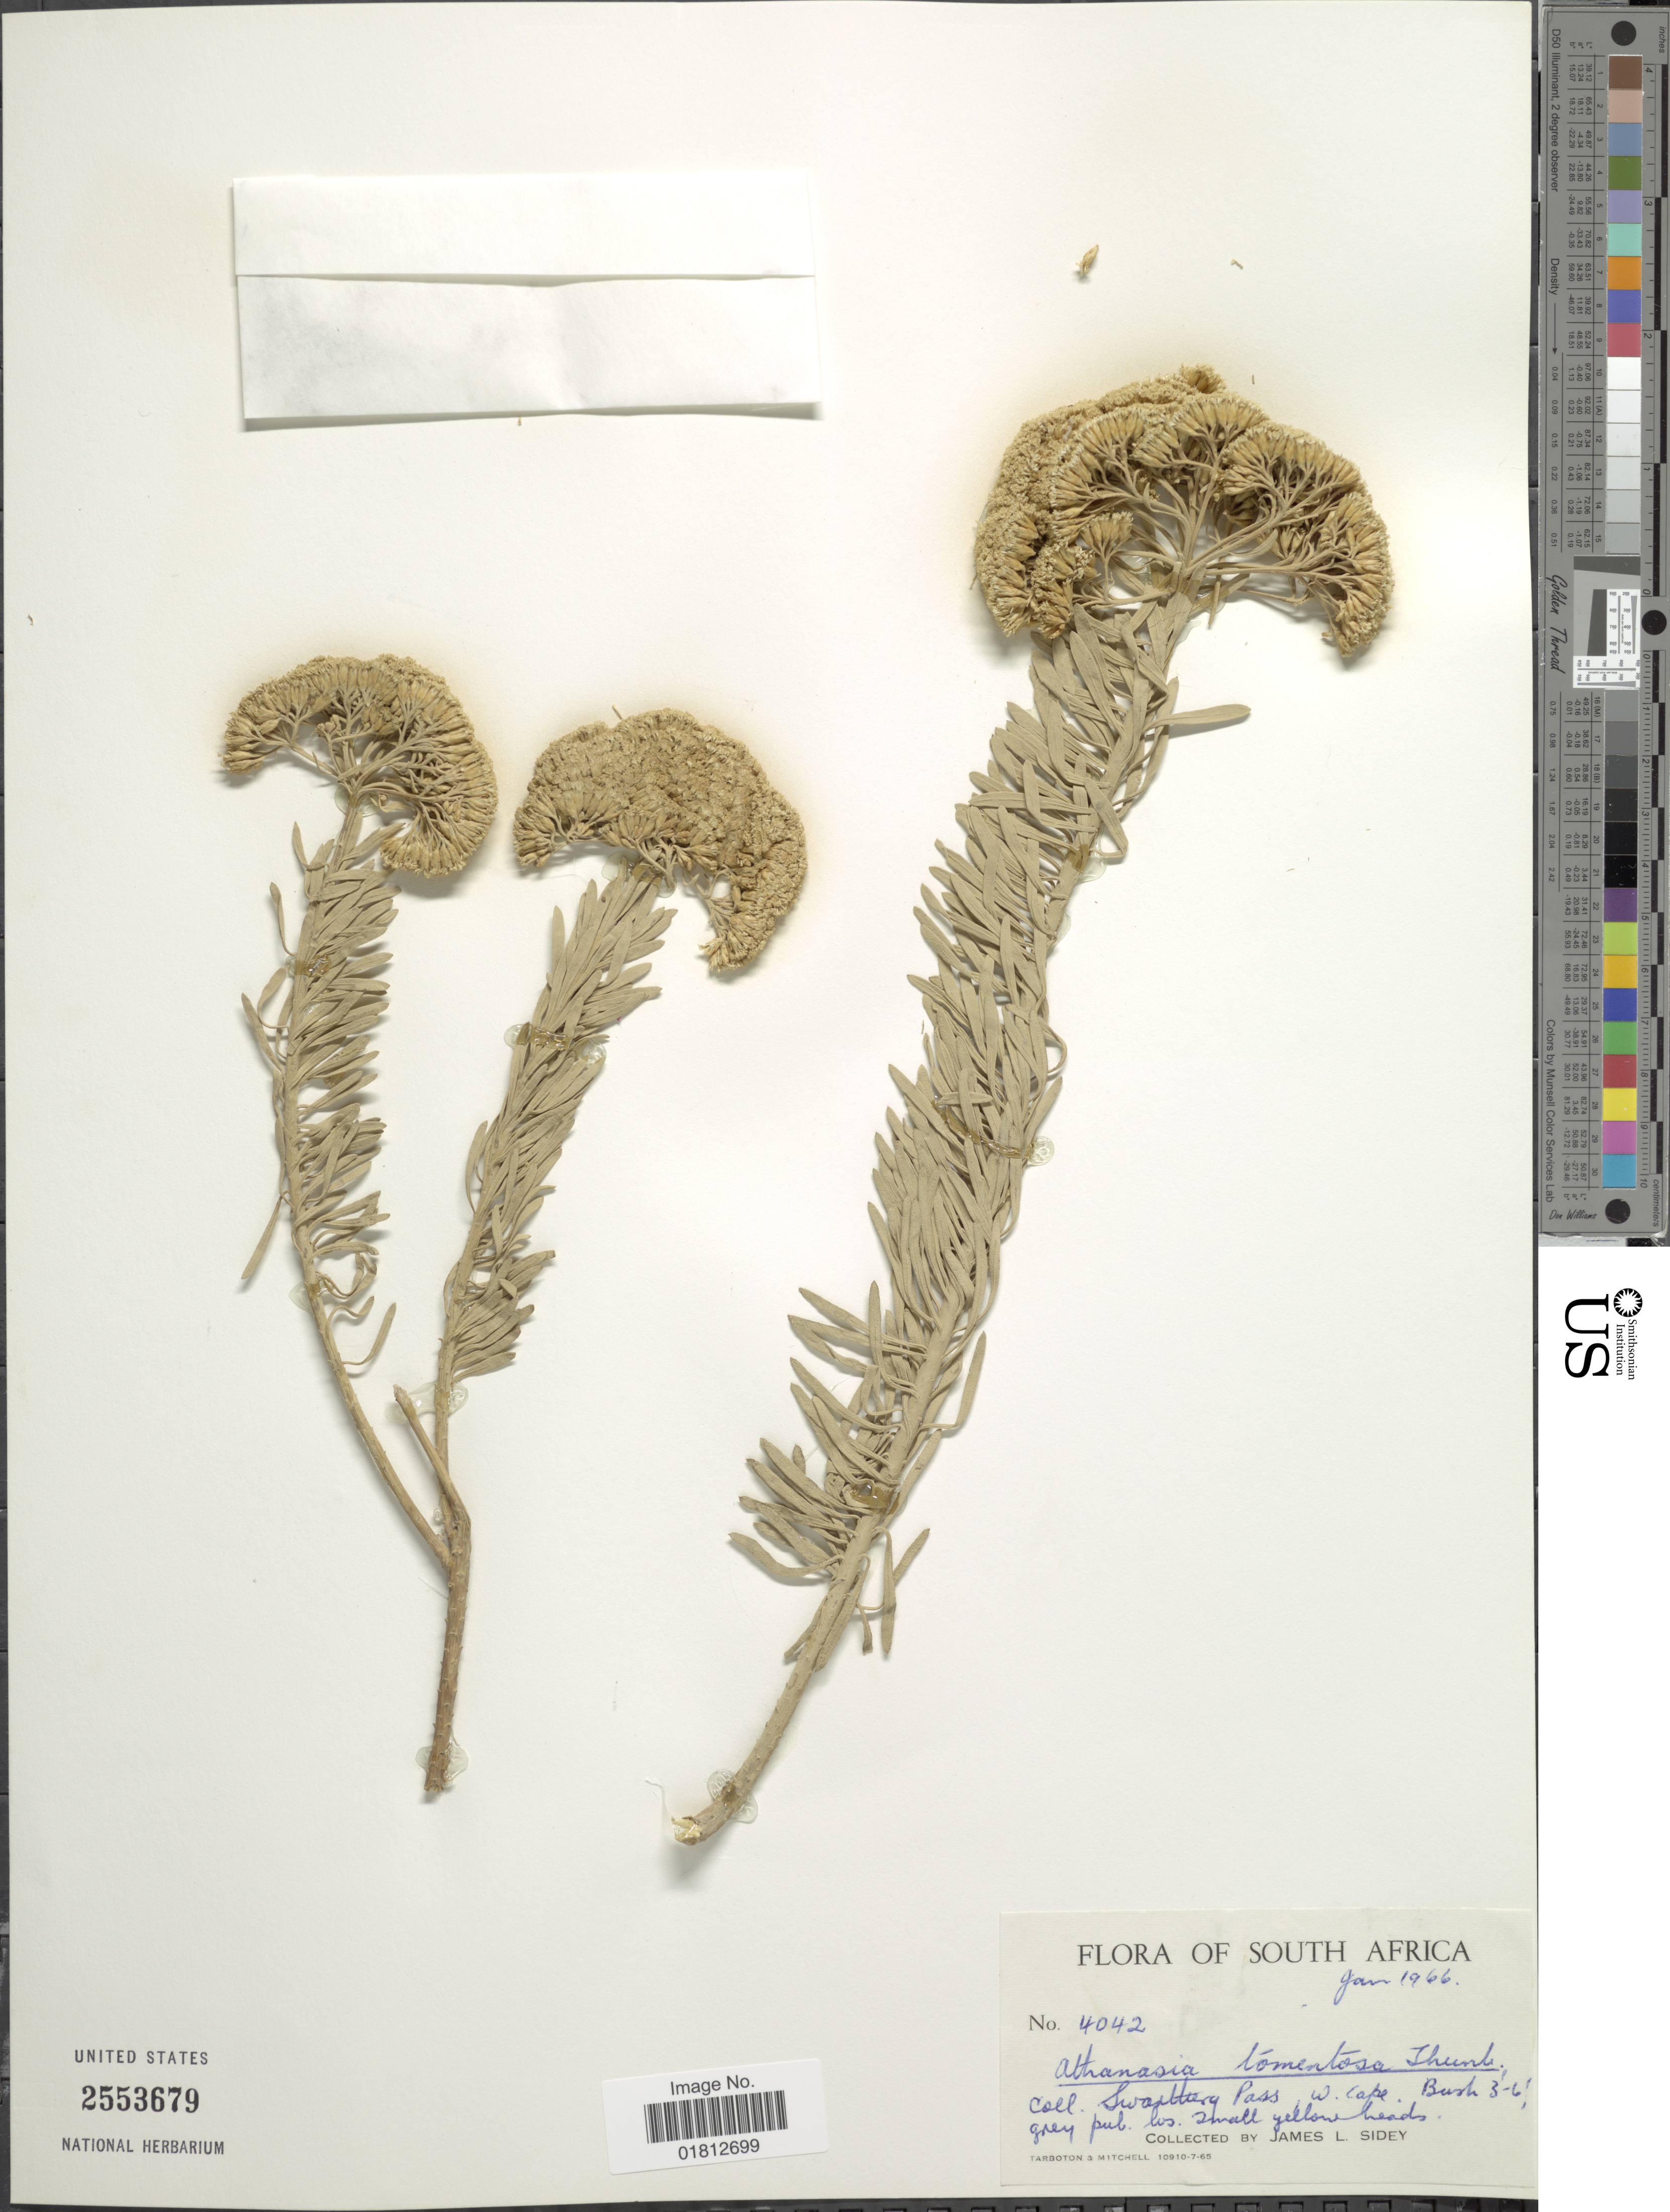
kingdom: Plantae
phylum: Tracheophyta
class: Magnoliopsida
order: Asterales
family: Asteraceae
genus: Athanasia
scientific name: Athanasia tomentosa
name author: Thunb.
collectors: J. L. Sidey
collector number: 4042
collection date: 1966-01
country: South Africa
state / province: Western Cape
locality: Swartberg Pass, W. Cape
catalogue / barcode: US 2553679